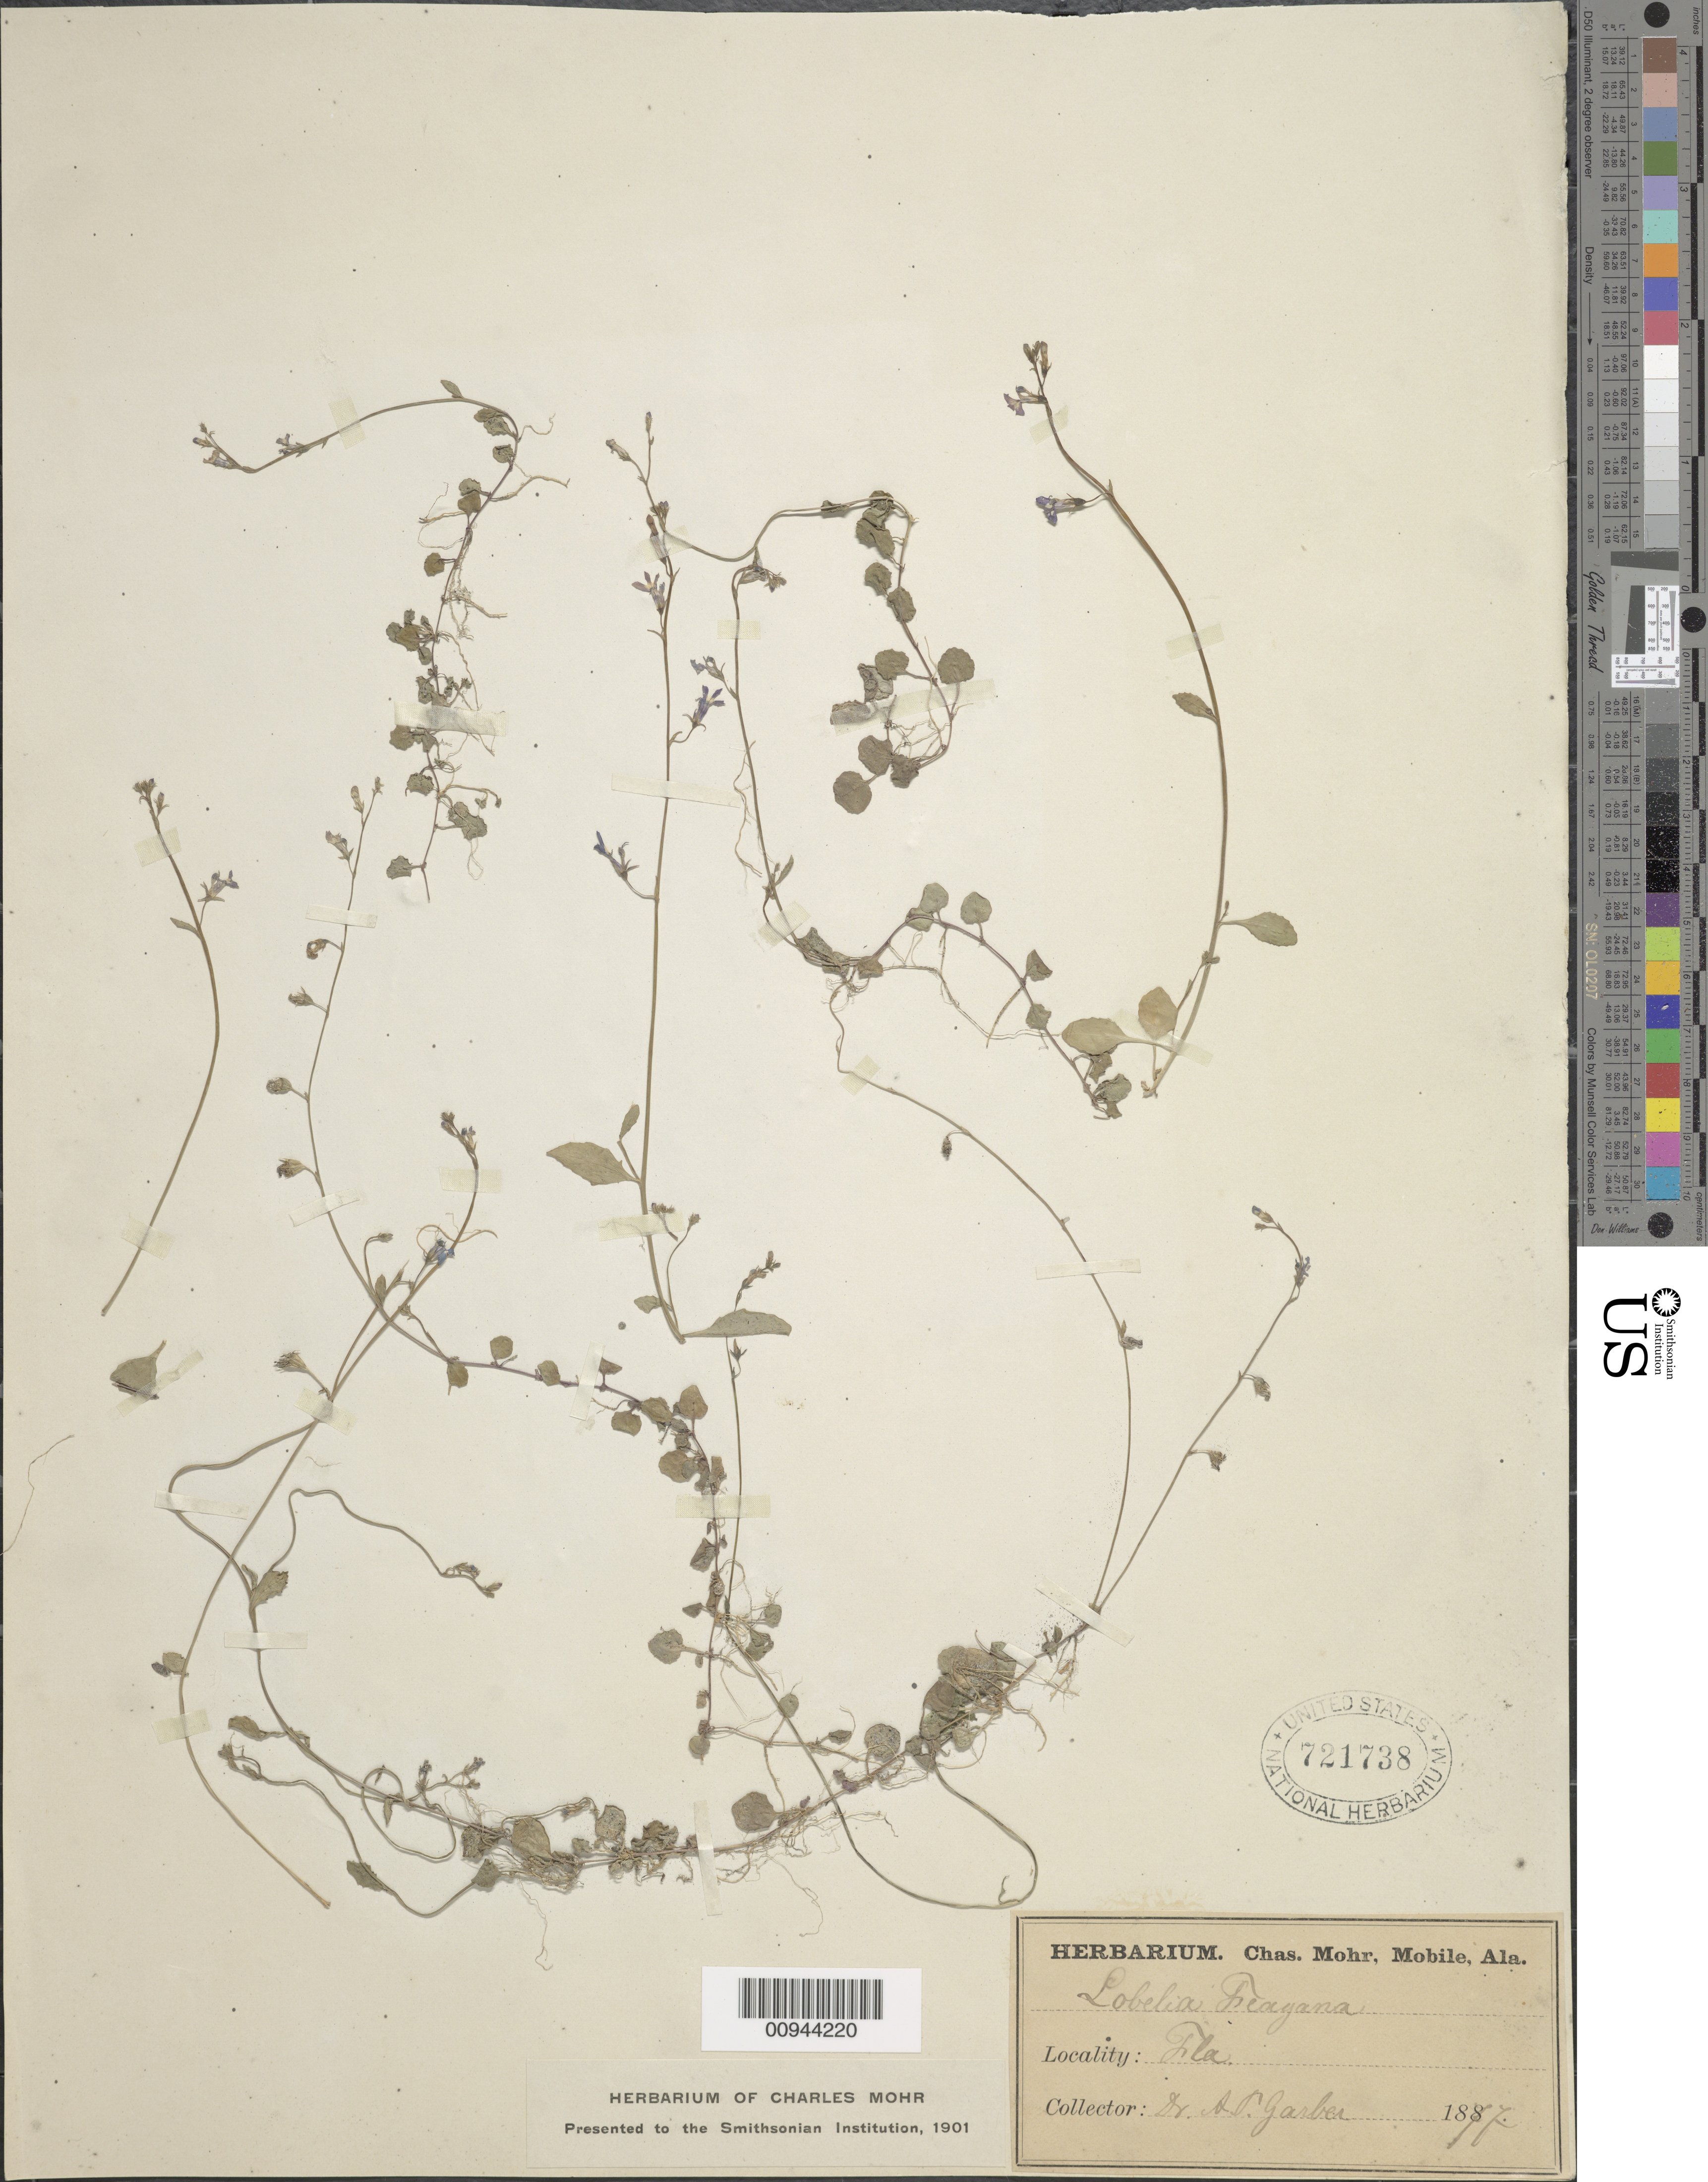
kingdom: Plantae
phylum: Tracheophyta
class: Magnoliopsida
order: Asterales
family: Campanulaceae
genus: Lobelia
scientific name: Lobelia feayana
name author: A. Gray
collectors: A. P. Garber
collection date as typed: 1877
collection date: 1877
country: United States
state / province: Florida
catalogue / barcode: US 721738